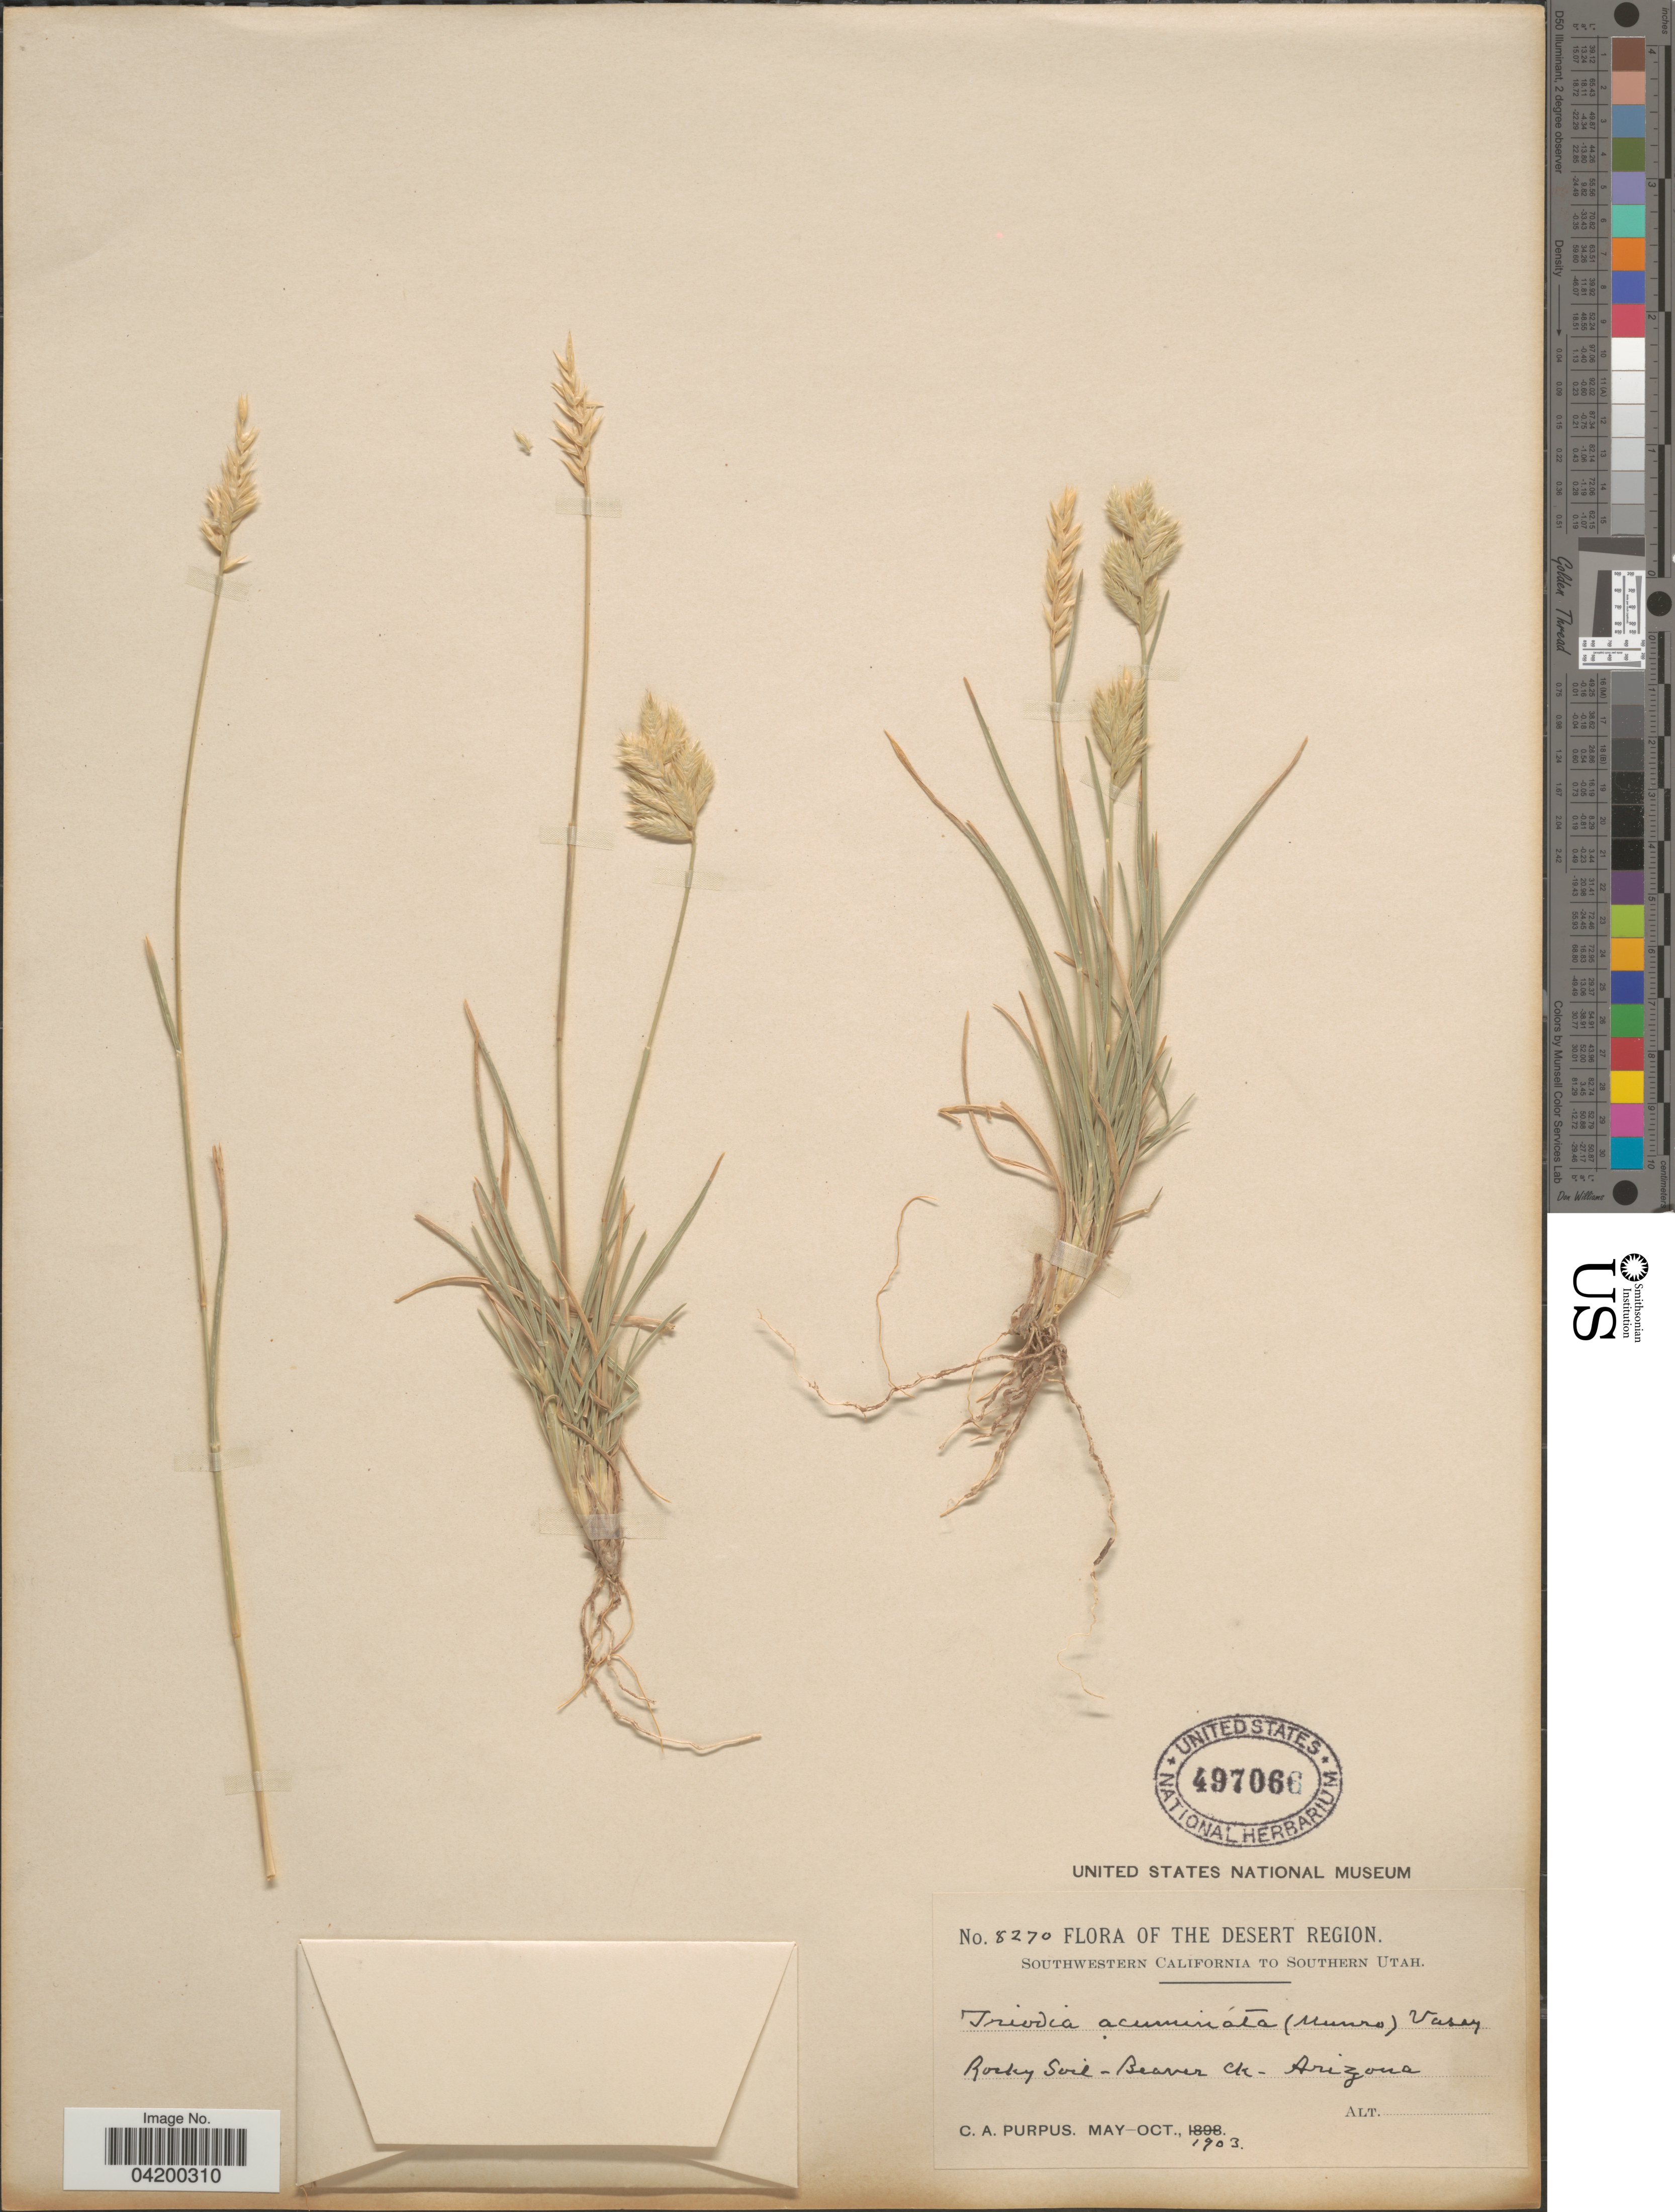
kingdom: Plantae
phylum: Tracheophyta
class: Liliopsida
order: Poales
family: Poaceae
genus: Erioneuron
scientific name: Erioneuron pilosum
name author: (Buckley) Nash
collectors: C. A. Purpus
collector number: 8270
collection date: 1903-05/1903-10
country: United States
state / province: Arizona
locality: The Desert Region. Beaver Ck.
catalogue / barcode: US 497066